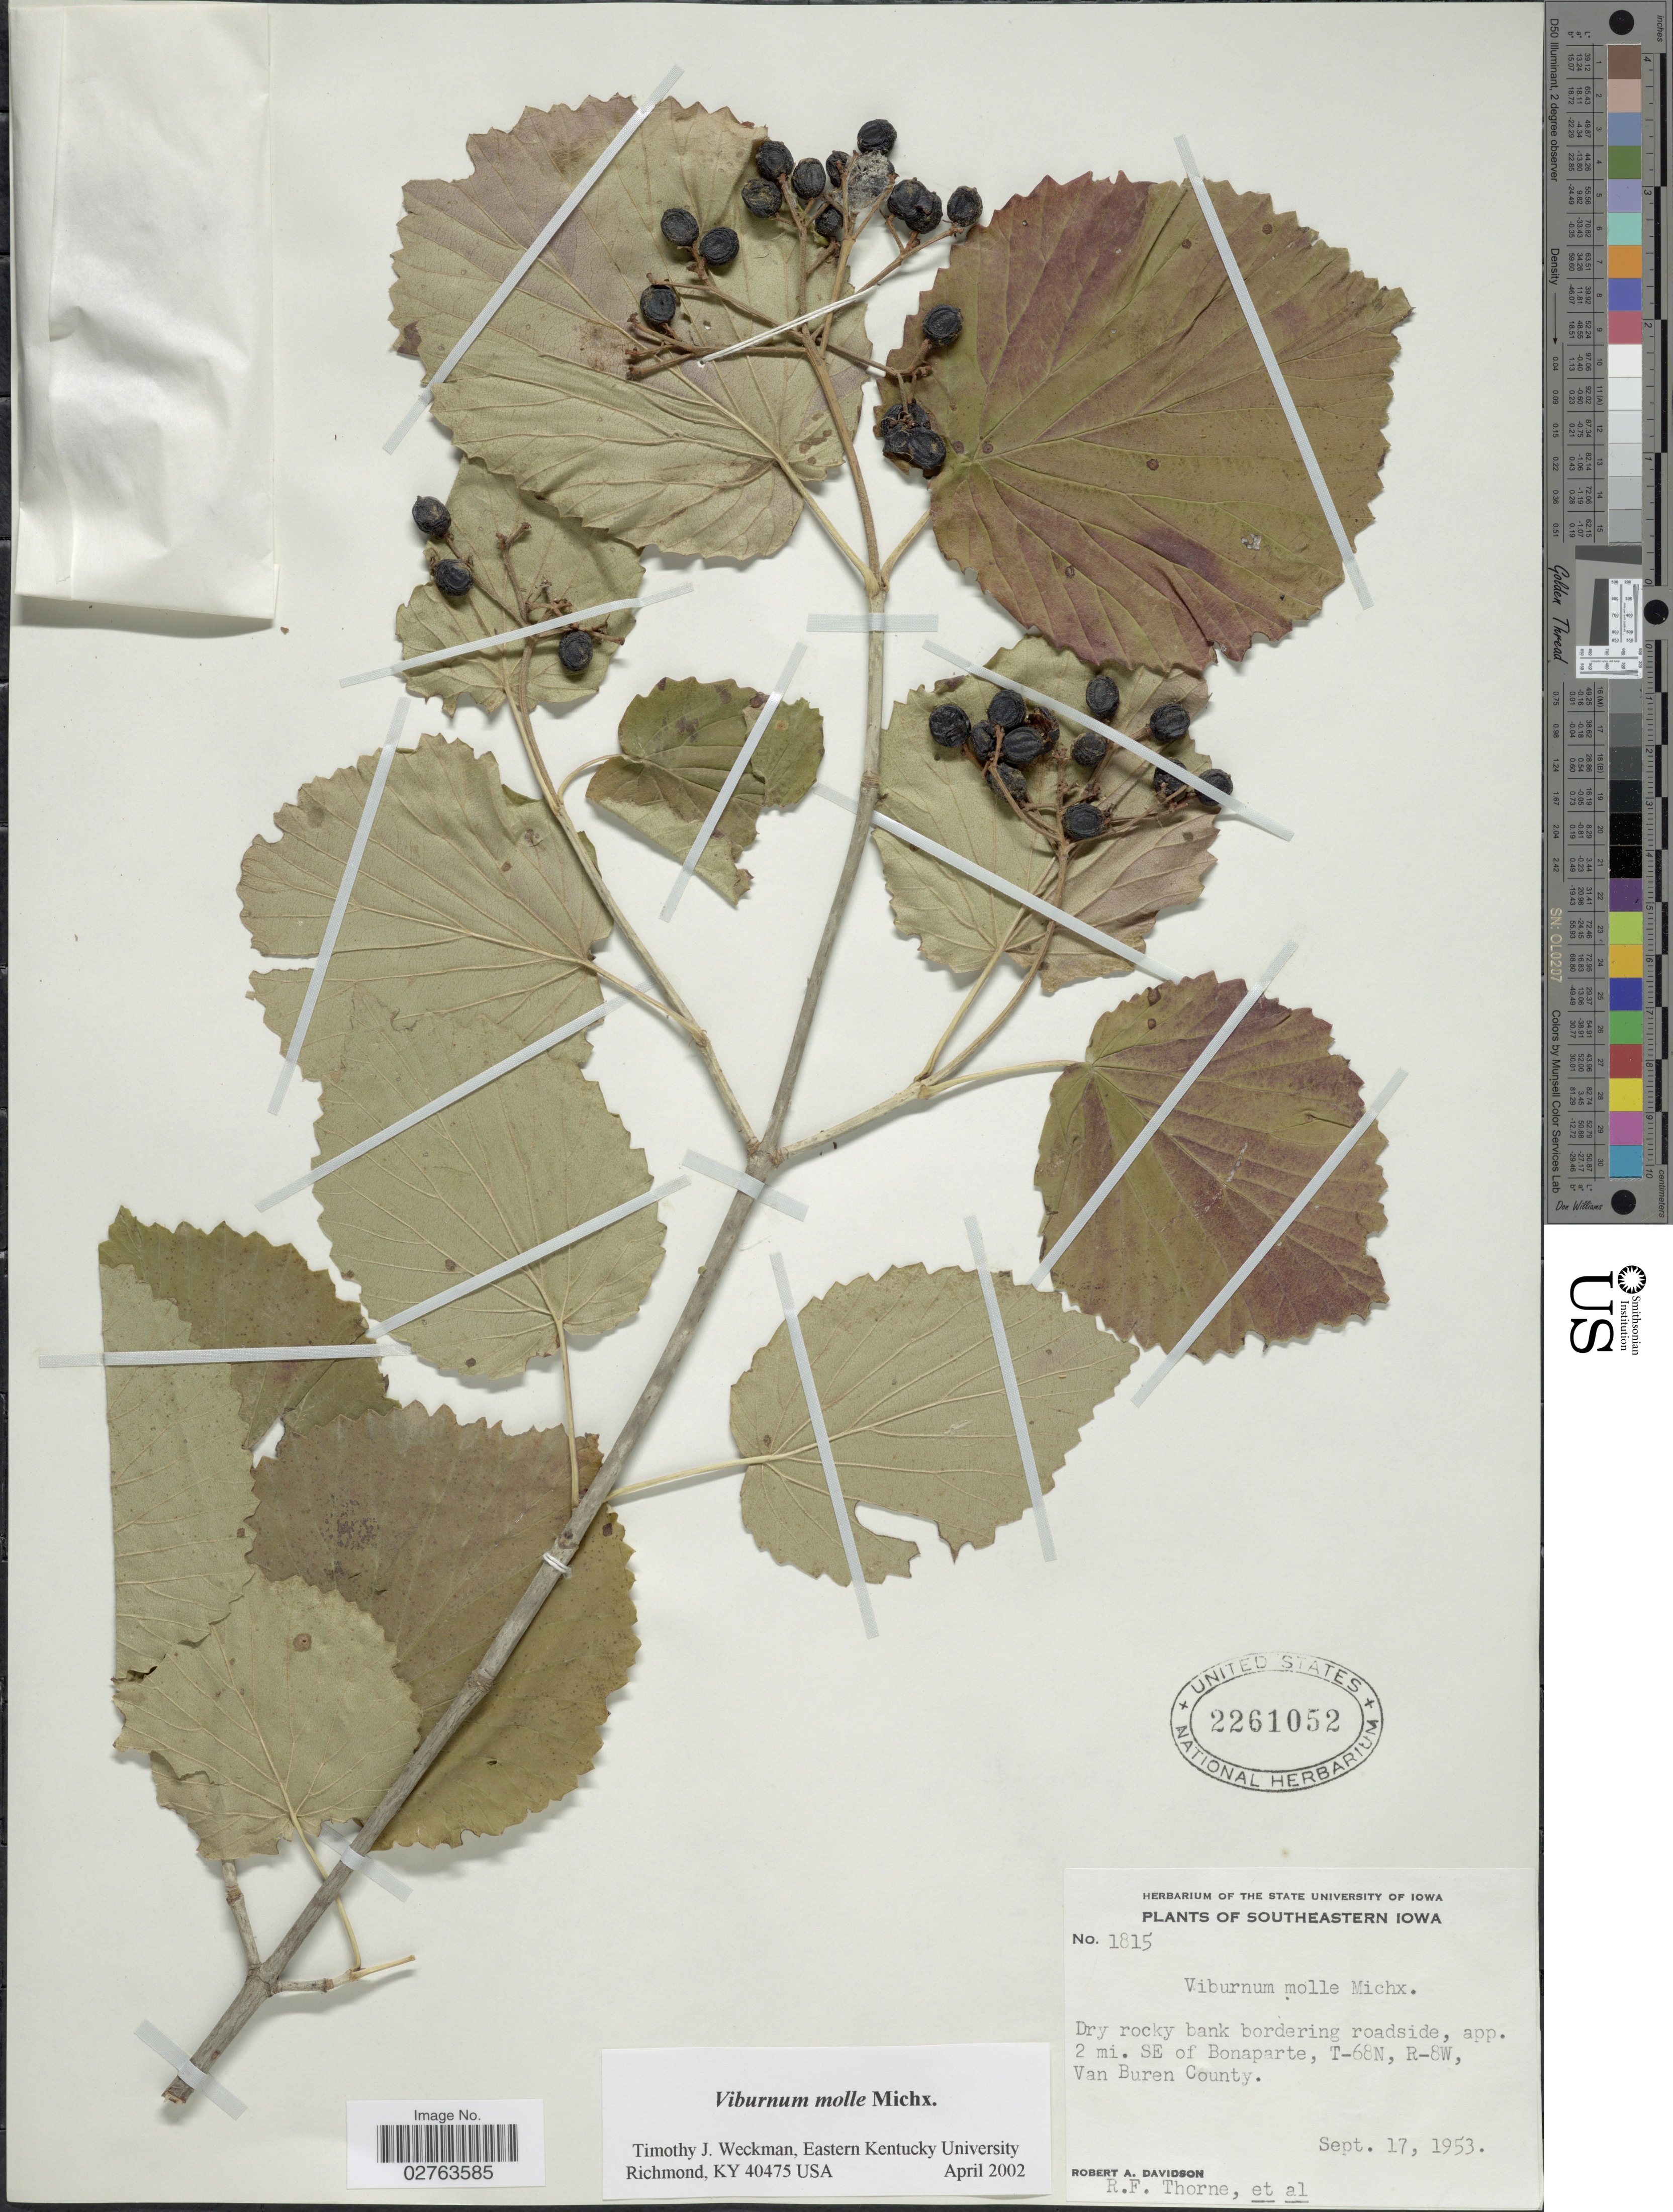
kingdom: Plantae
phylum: Tracheophyta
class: Magnoliopsida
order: Dipsacales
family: Viburnaceae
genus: Viburnum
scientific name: Viburnum molle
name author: Michx.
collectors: R. A. Davidson, R. F. Thorne & et al.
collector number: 1815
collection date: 1953-09-17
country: United States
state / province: Iowa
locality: Southeastern Iowa. Dry rocky bank bordering roadside, app. 2 mi. SE of Bonaparte, T-68N, R-8W, Van Buren County.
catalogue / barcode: US 2261052